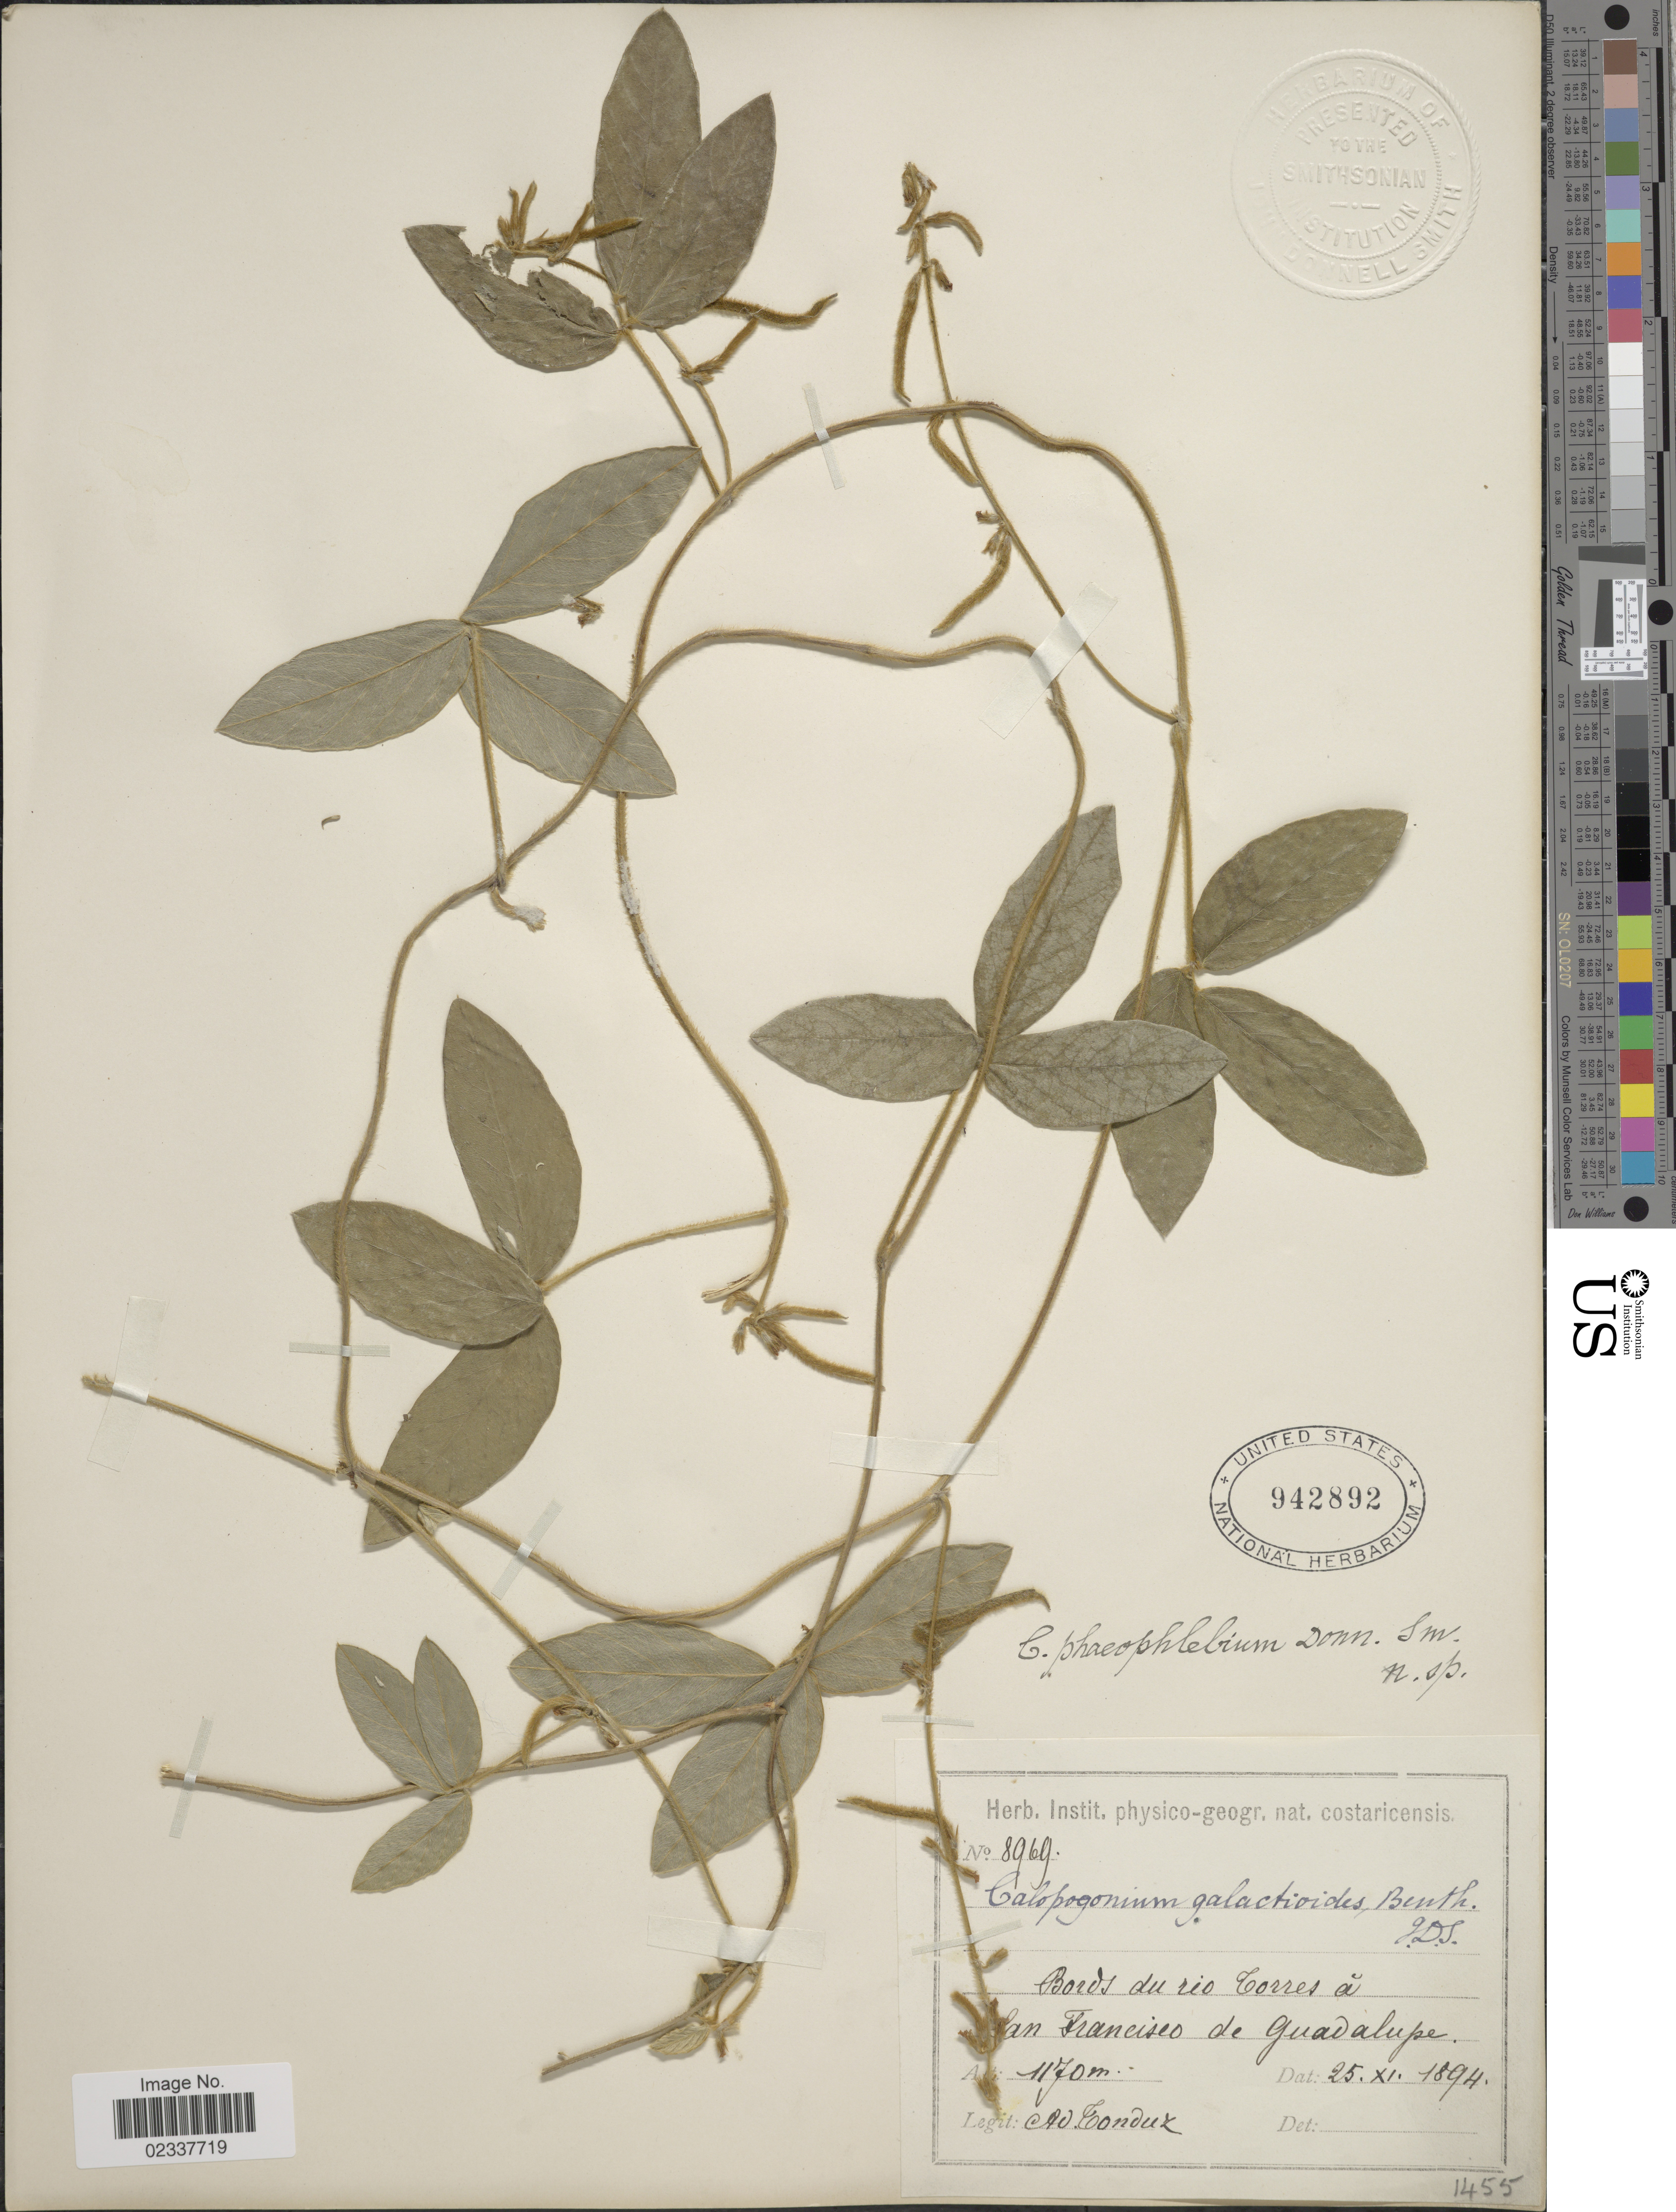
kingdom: Plantae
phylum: Tracheophyta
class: Magnoliopsida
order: Fabales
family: Fabaceae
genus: Teramnus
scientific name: Teramnus uncinatus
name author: (L.) Sw.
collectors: A. Tonduz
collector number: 8969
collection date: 1894-11-25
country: Costa Rica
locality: Bords du rio Torres a San Francisco de Guadalupe.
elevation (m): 1170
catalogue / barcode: US 942892